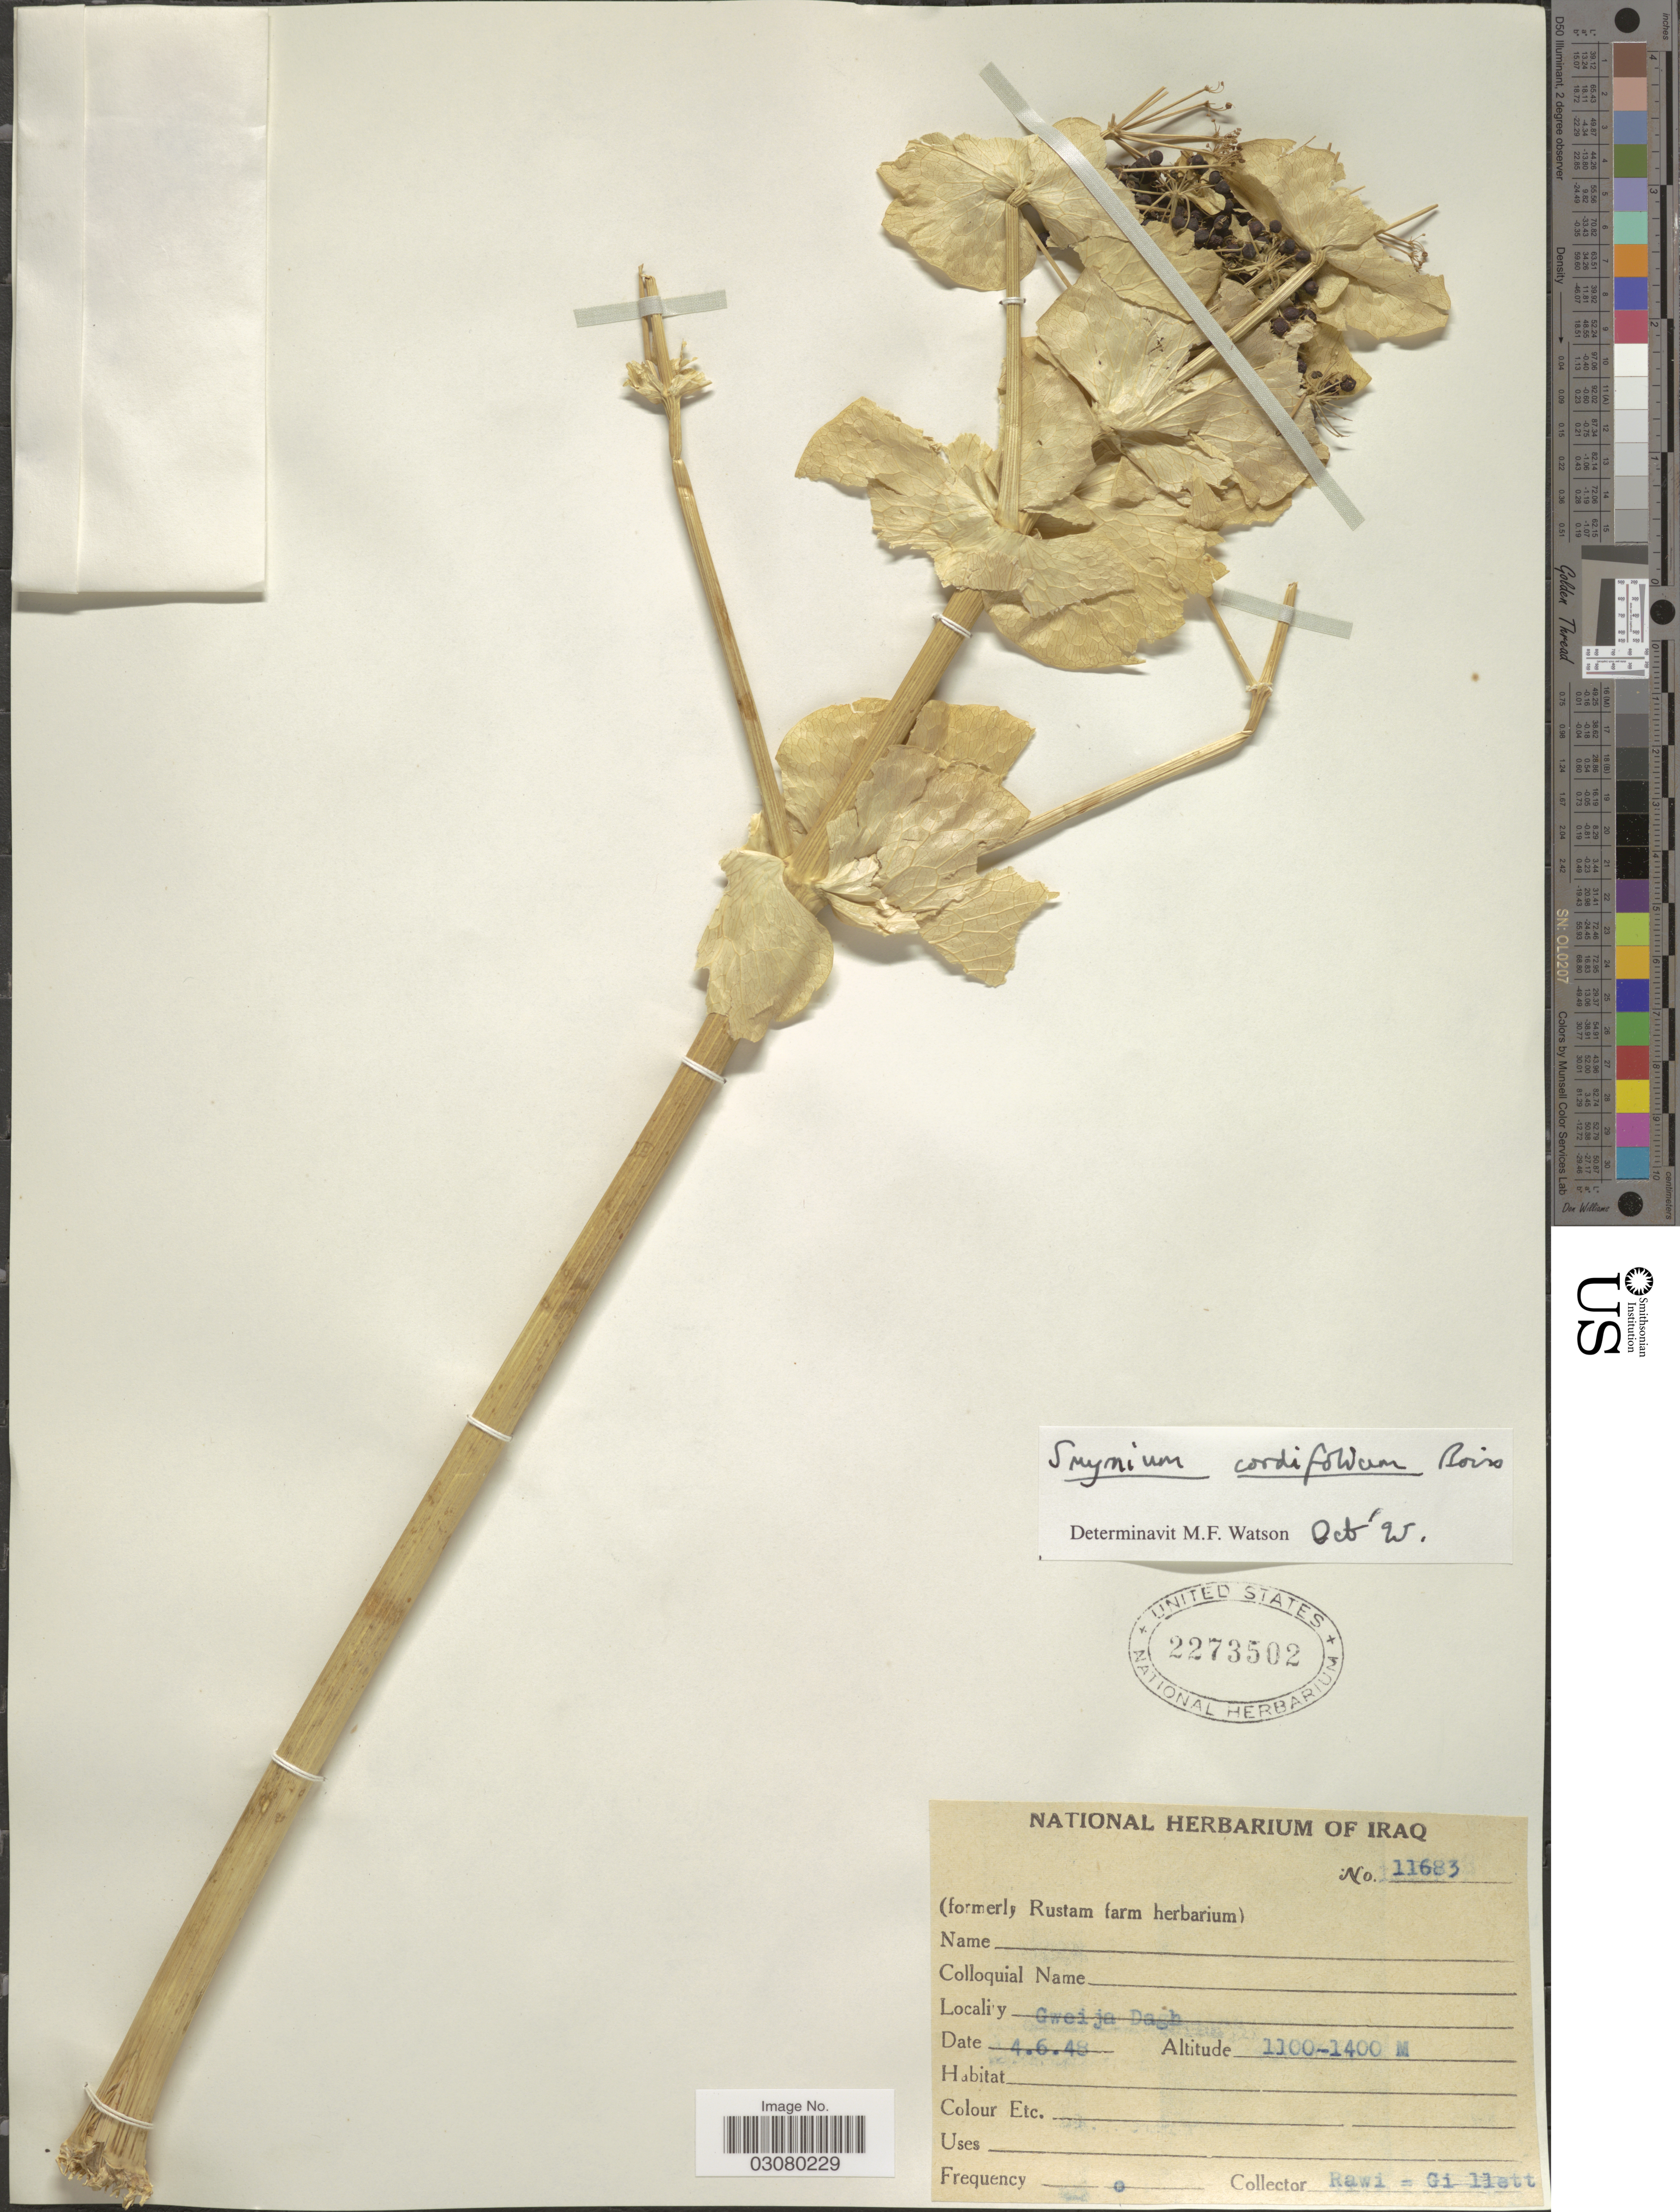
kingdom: Plantae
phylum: Tracheophyta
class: Magnoliopsida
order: Apiales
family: Apiaceae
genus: Smyrnium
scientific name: Smyrnium cordifolium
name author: Boiss.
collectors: -. Rawi & Gillett, --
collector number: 11683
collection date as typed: Transcribed d/m/y: 4/6/48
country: Iraq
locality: Gweija Dagh.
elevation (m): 1100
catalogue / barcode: US 2273502